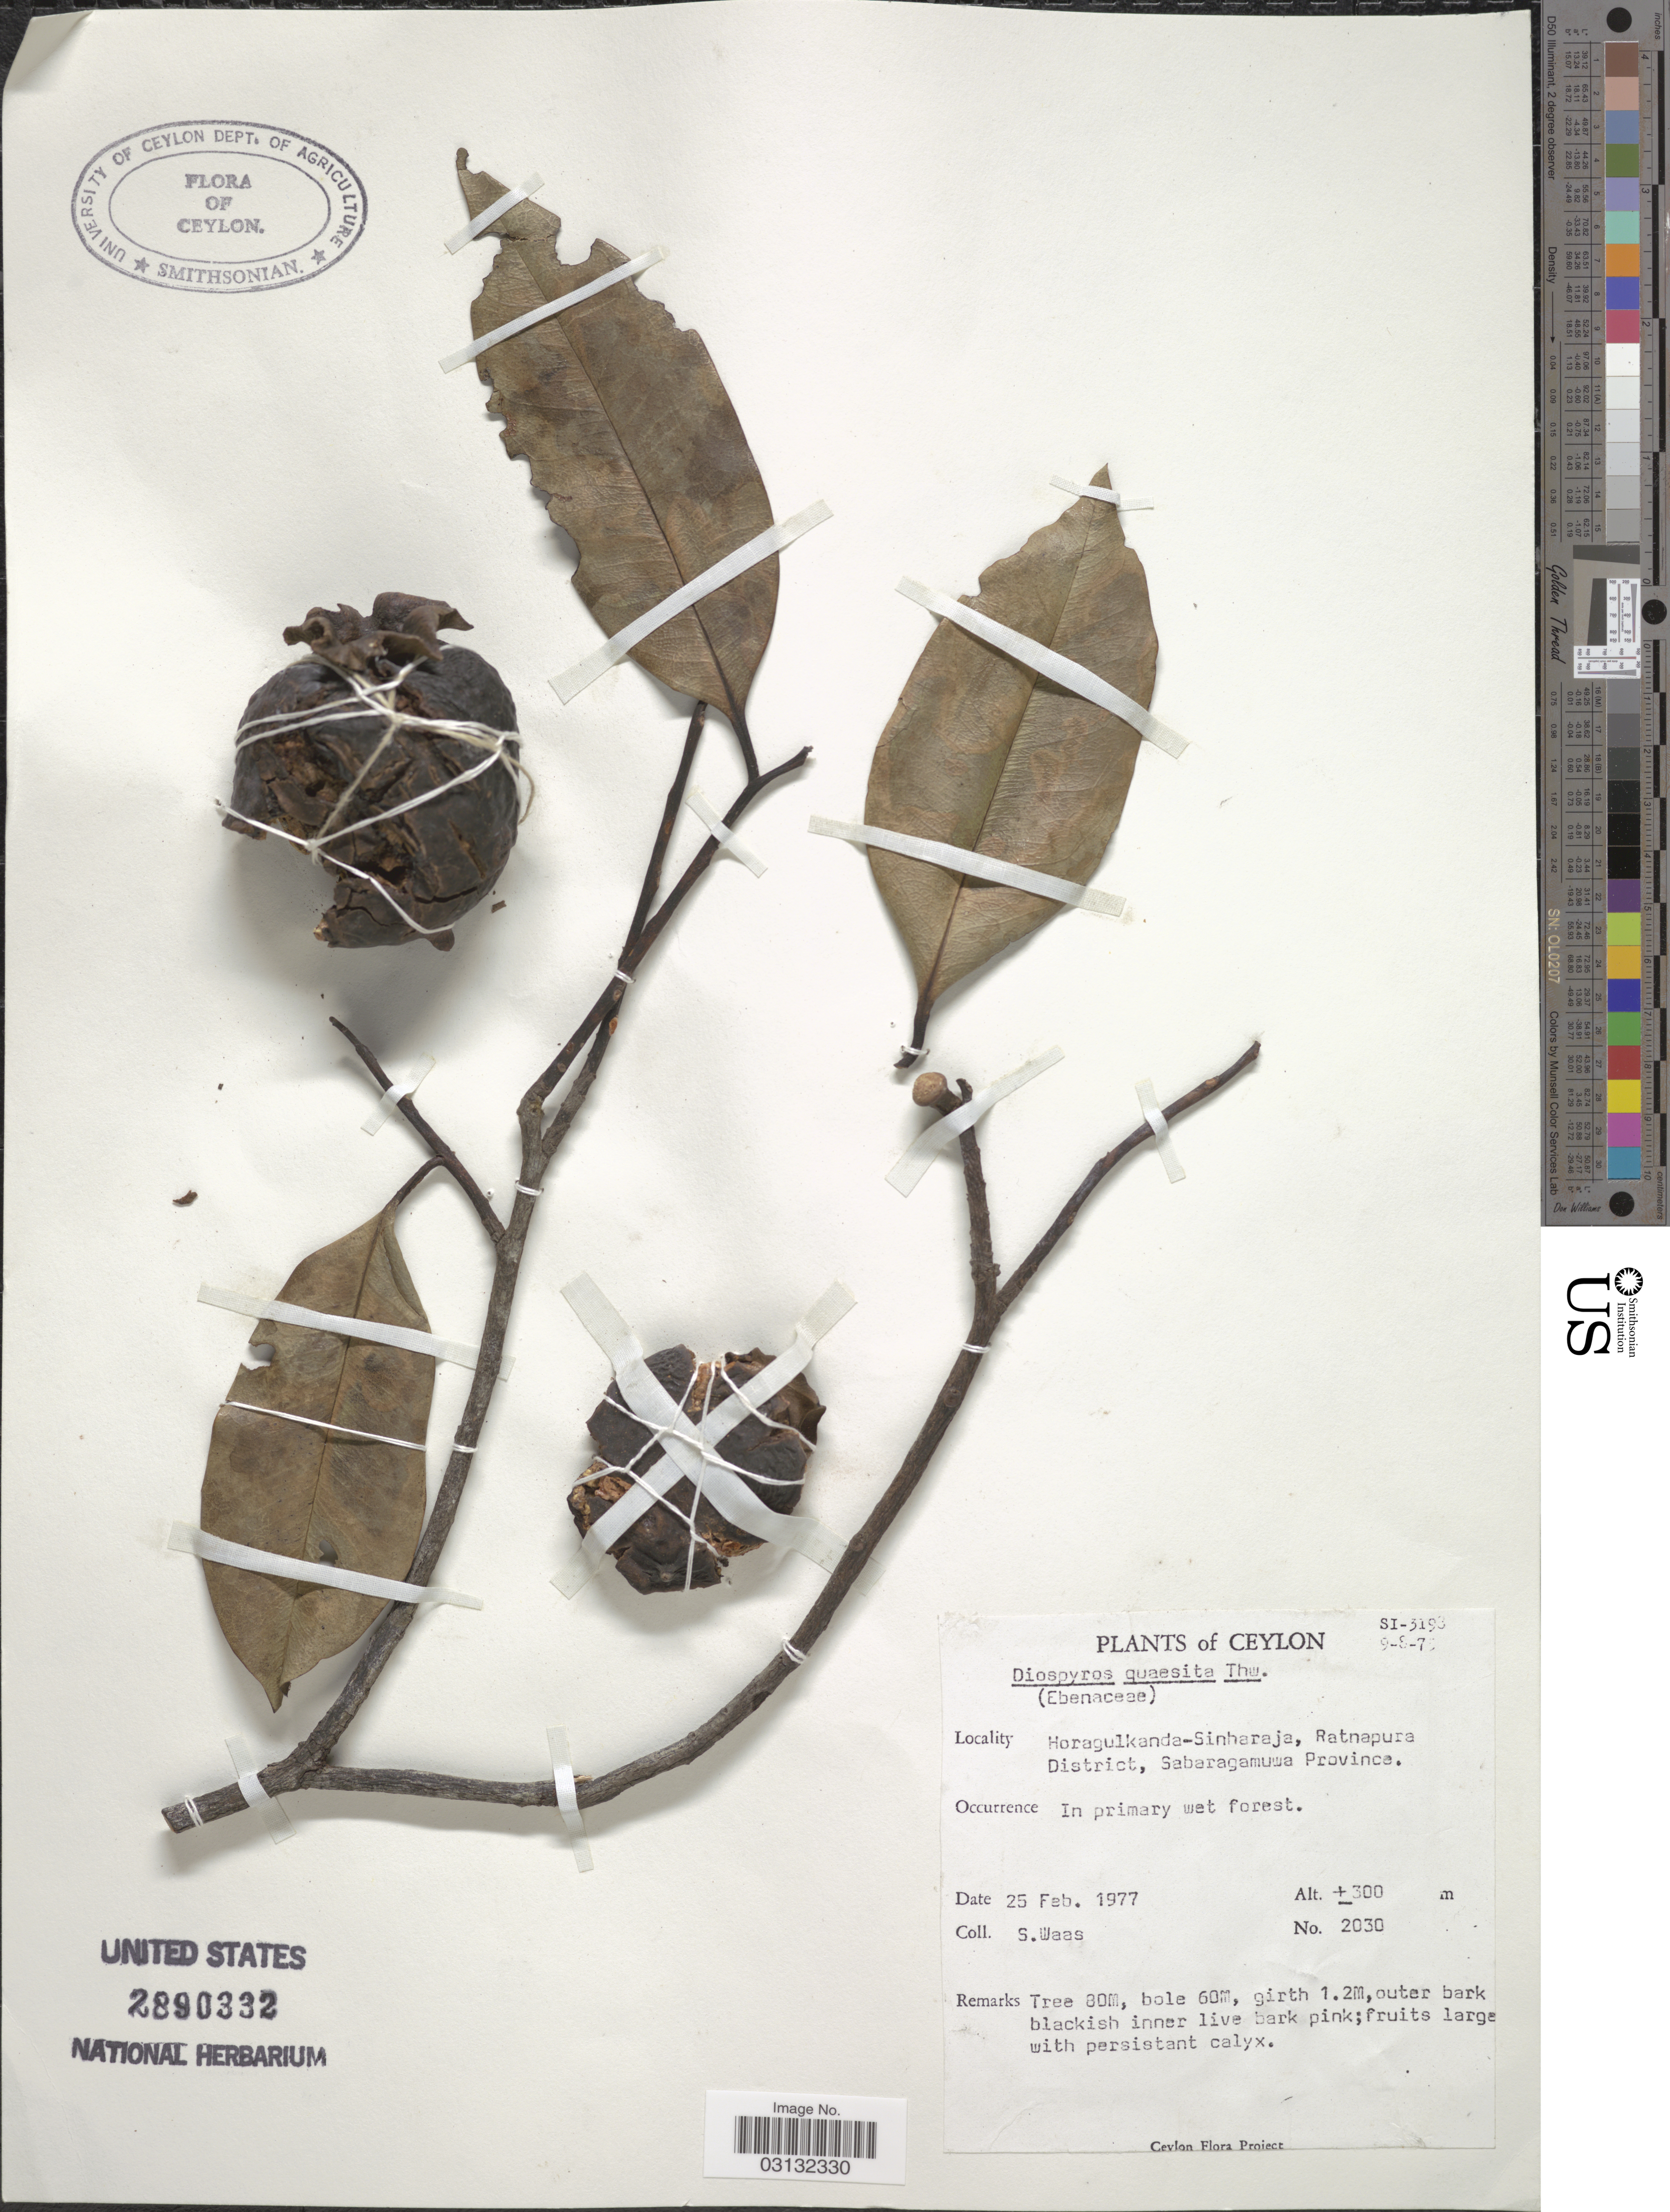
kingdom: Plantae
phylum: Tracheophyta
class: Magnoliopsida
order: Ericales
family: Ebenaceae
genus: Diospyros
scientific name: Diospyros quaesita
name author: Thwaites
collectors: S. Waas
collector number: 2030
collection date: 1977-02-25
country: Sri Lanka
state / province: Sabaragamuwa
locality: Ceylon. Horagulkanda-Sinharaja, Ratnapura District.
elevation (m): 300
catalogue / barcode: US 2890332